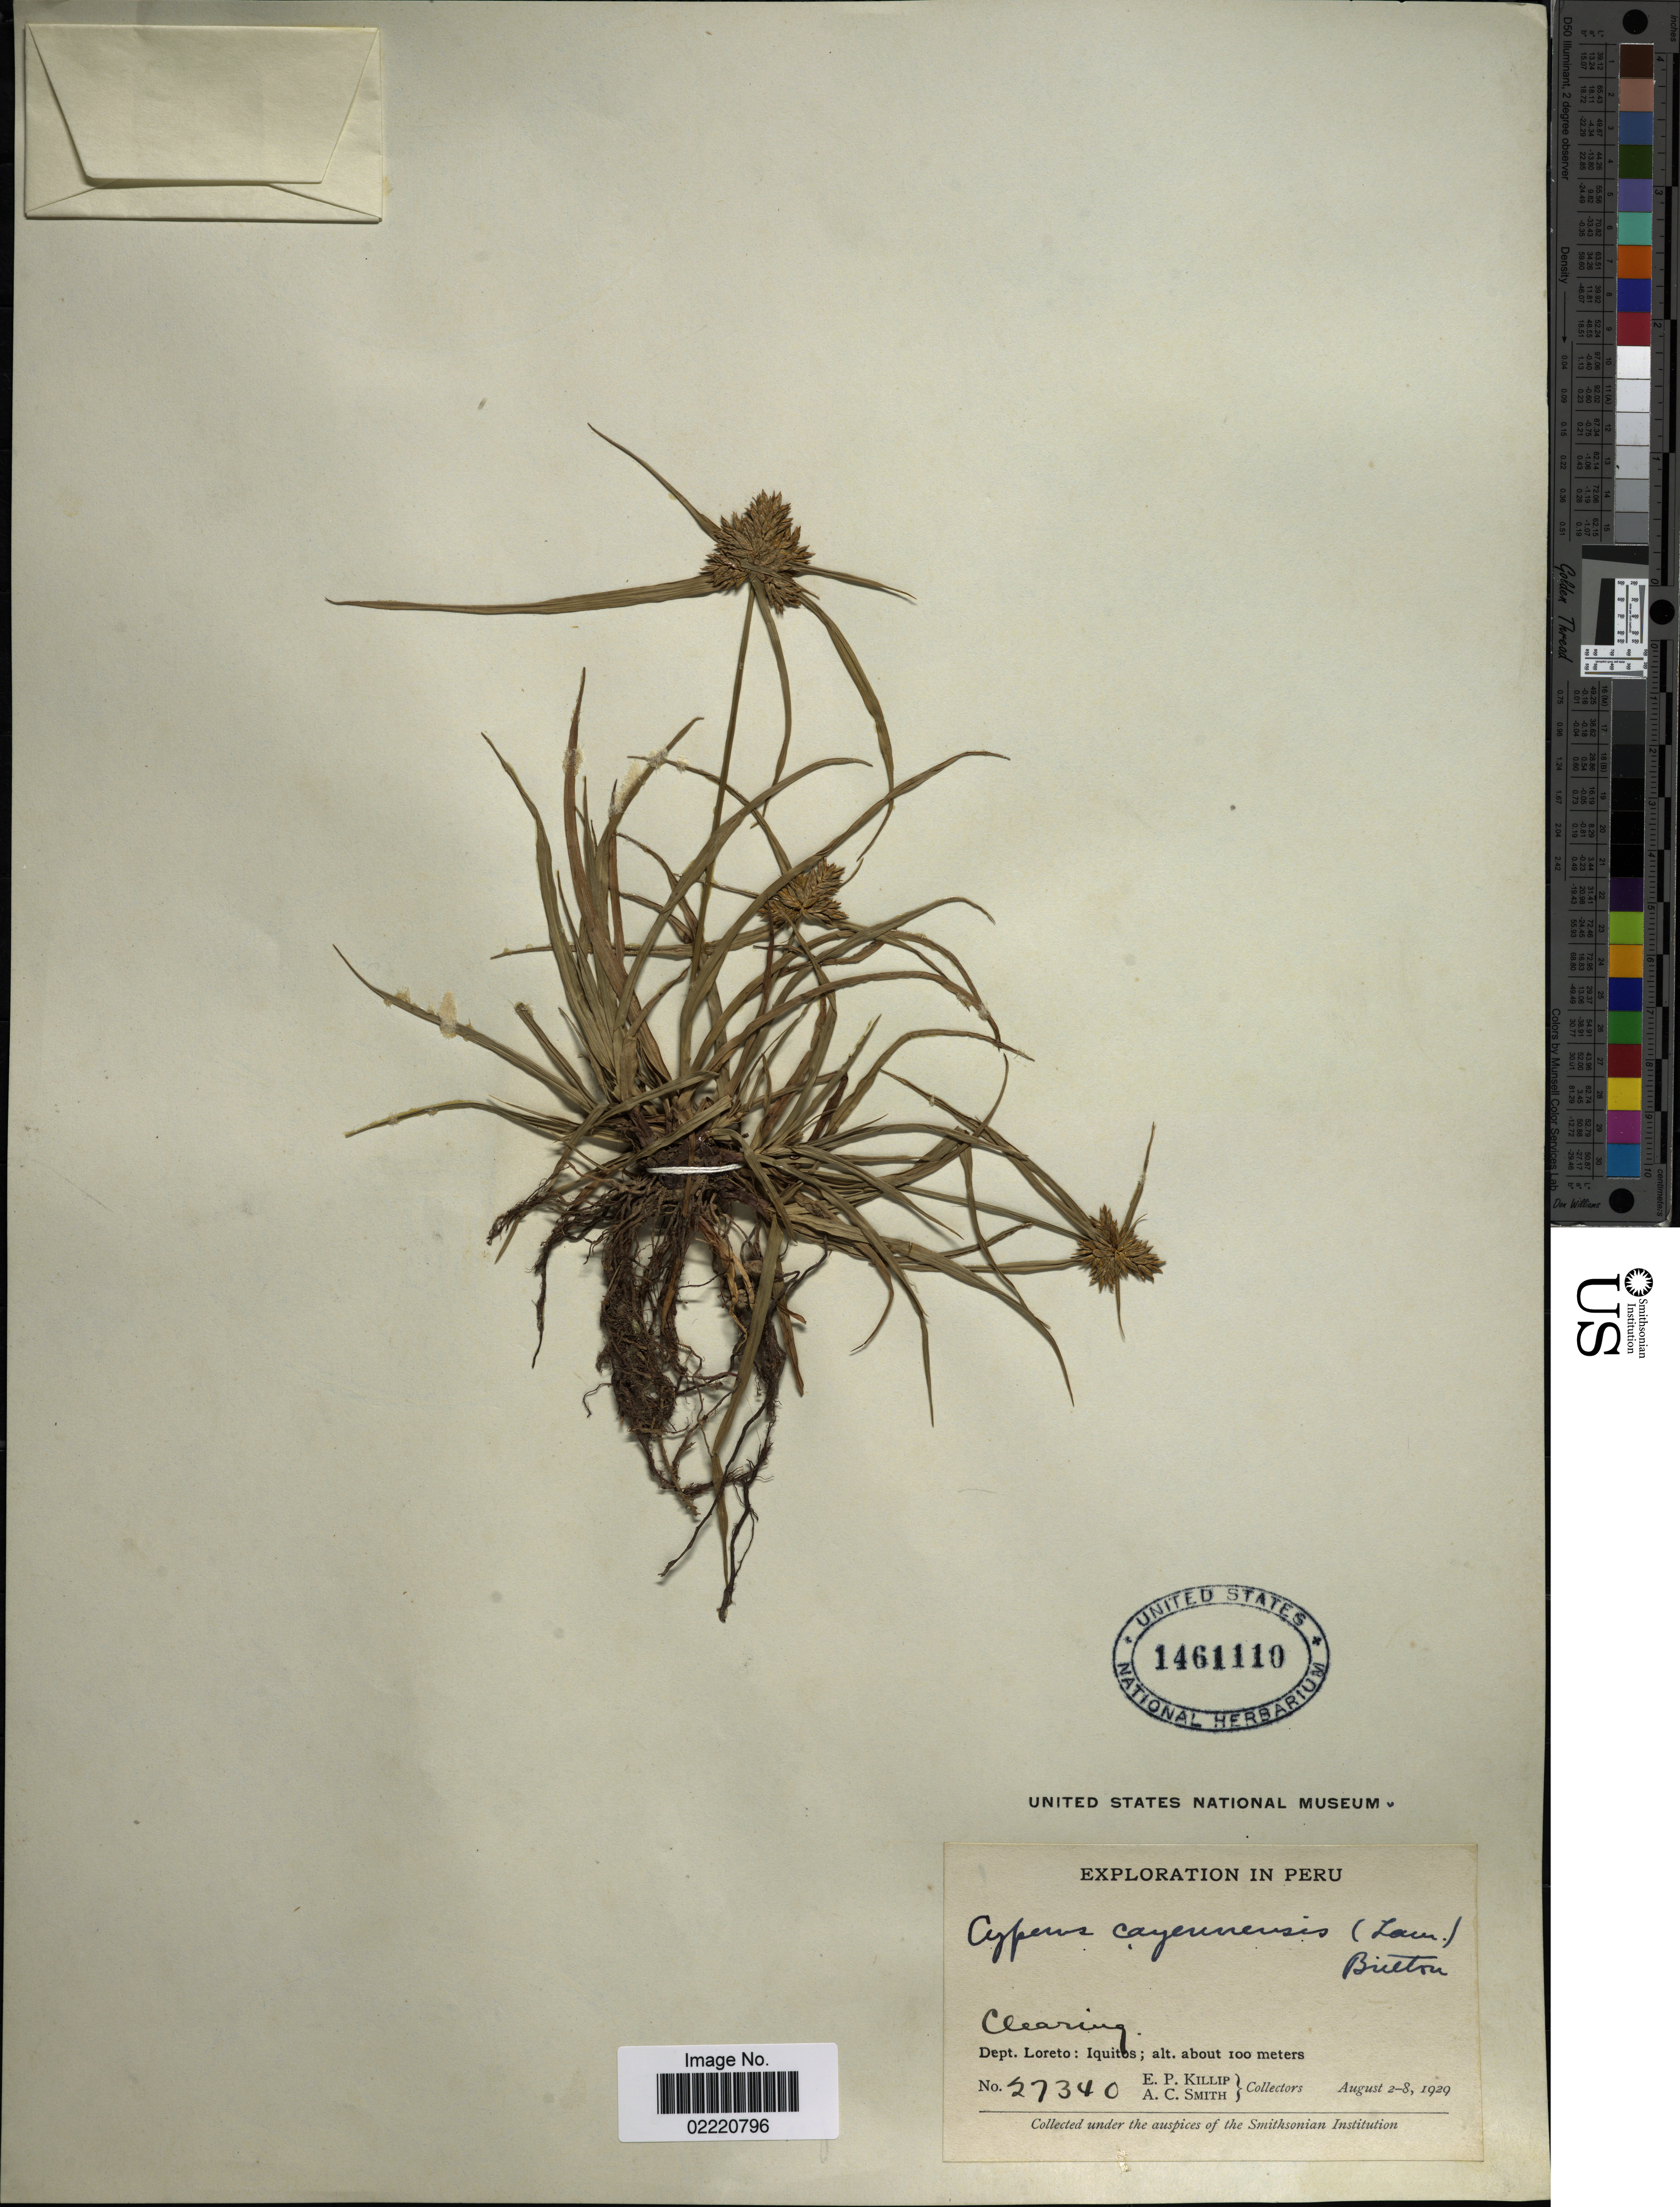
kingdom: Plantae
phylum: Tracheophyta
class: Liliopsida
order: Poales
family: Cyperaceae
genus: Cyperus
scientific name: Cyperus aggregatus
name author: (Willd.) Endl.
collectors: E. P. Killip & A. C. Smith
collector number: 27340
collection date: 1929-08-02/1929-08-08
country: Peru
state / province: Loreto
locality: Dept. Loreto: Iquitos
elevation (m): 100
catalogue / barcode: US 1461110